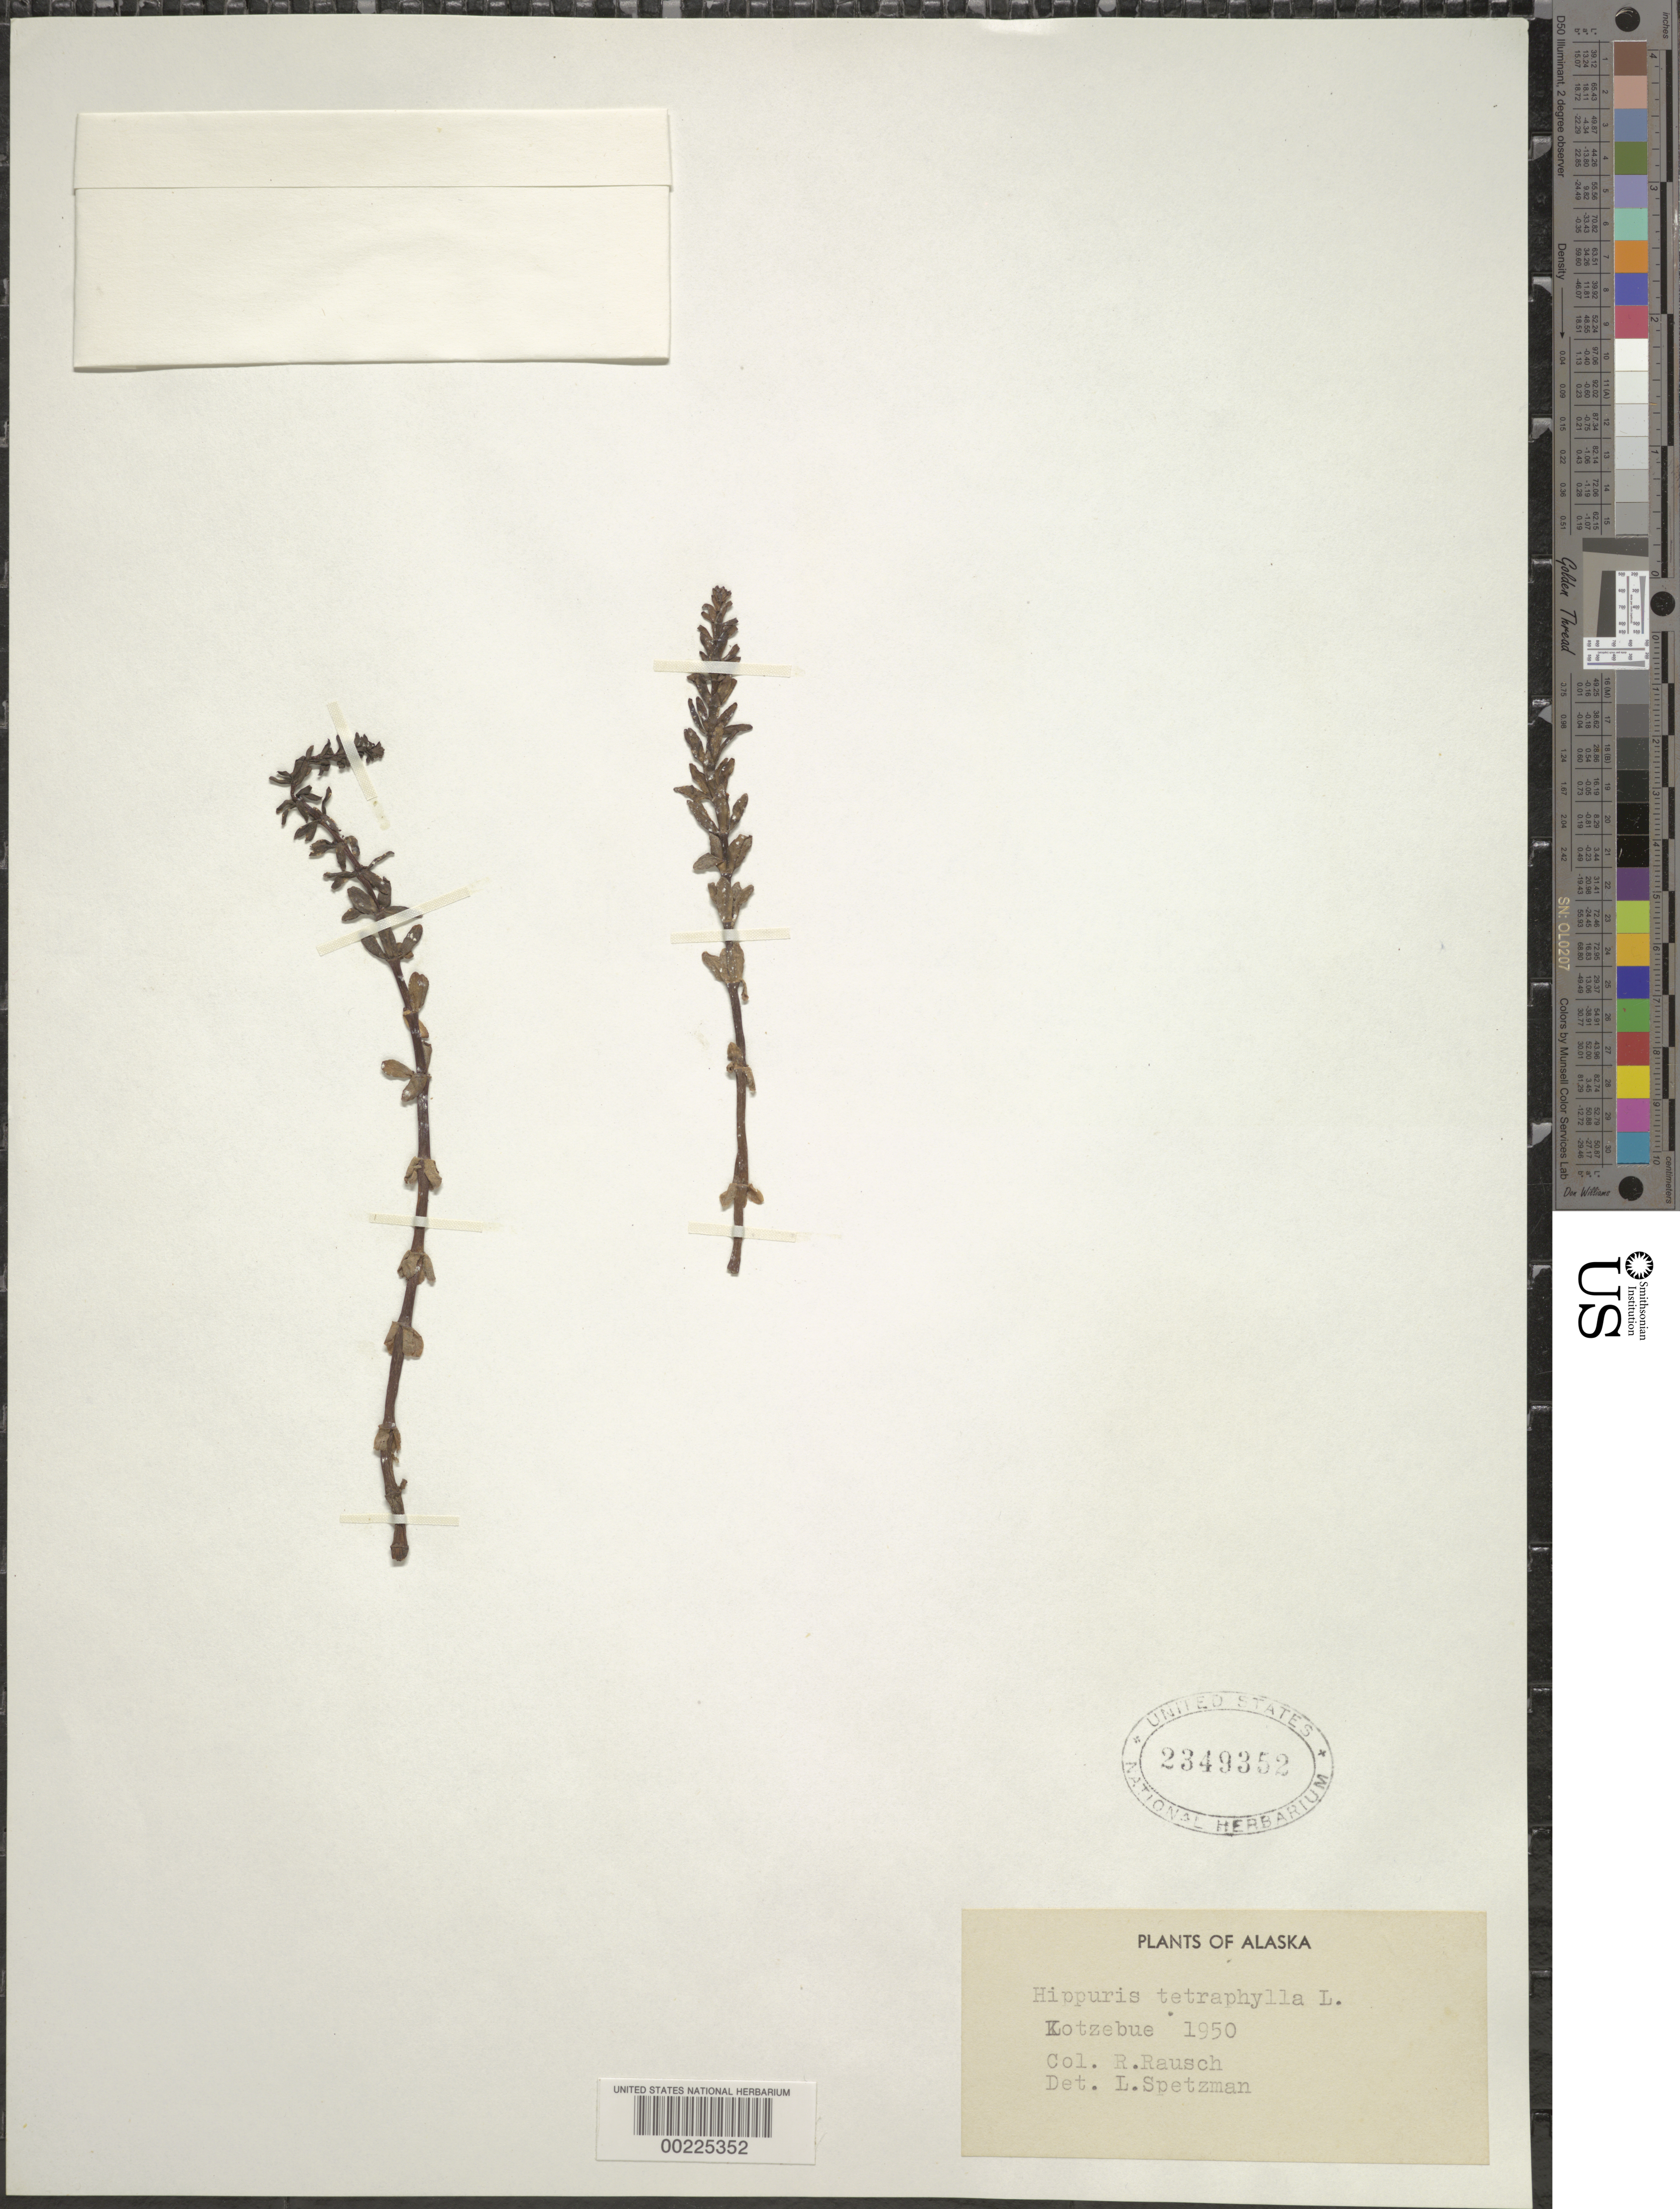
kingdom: Plantae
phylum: Tracheophyta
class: Magnoliopsida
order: Lamiales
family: Plantaginaceae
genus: Hippuris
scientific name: Hippuris tetraphylla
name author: L. f.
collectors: R. Rausch & L. Spetzman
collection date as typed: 1950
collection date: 1950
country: United States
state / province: Alaska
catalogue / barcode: US 2349352